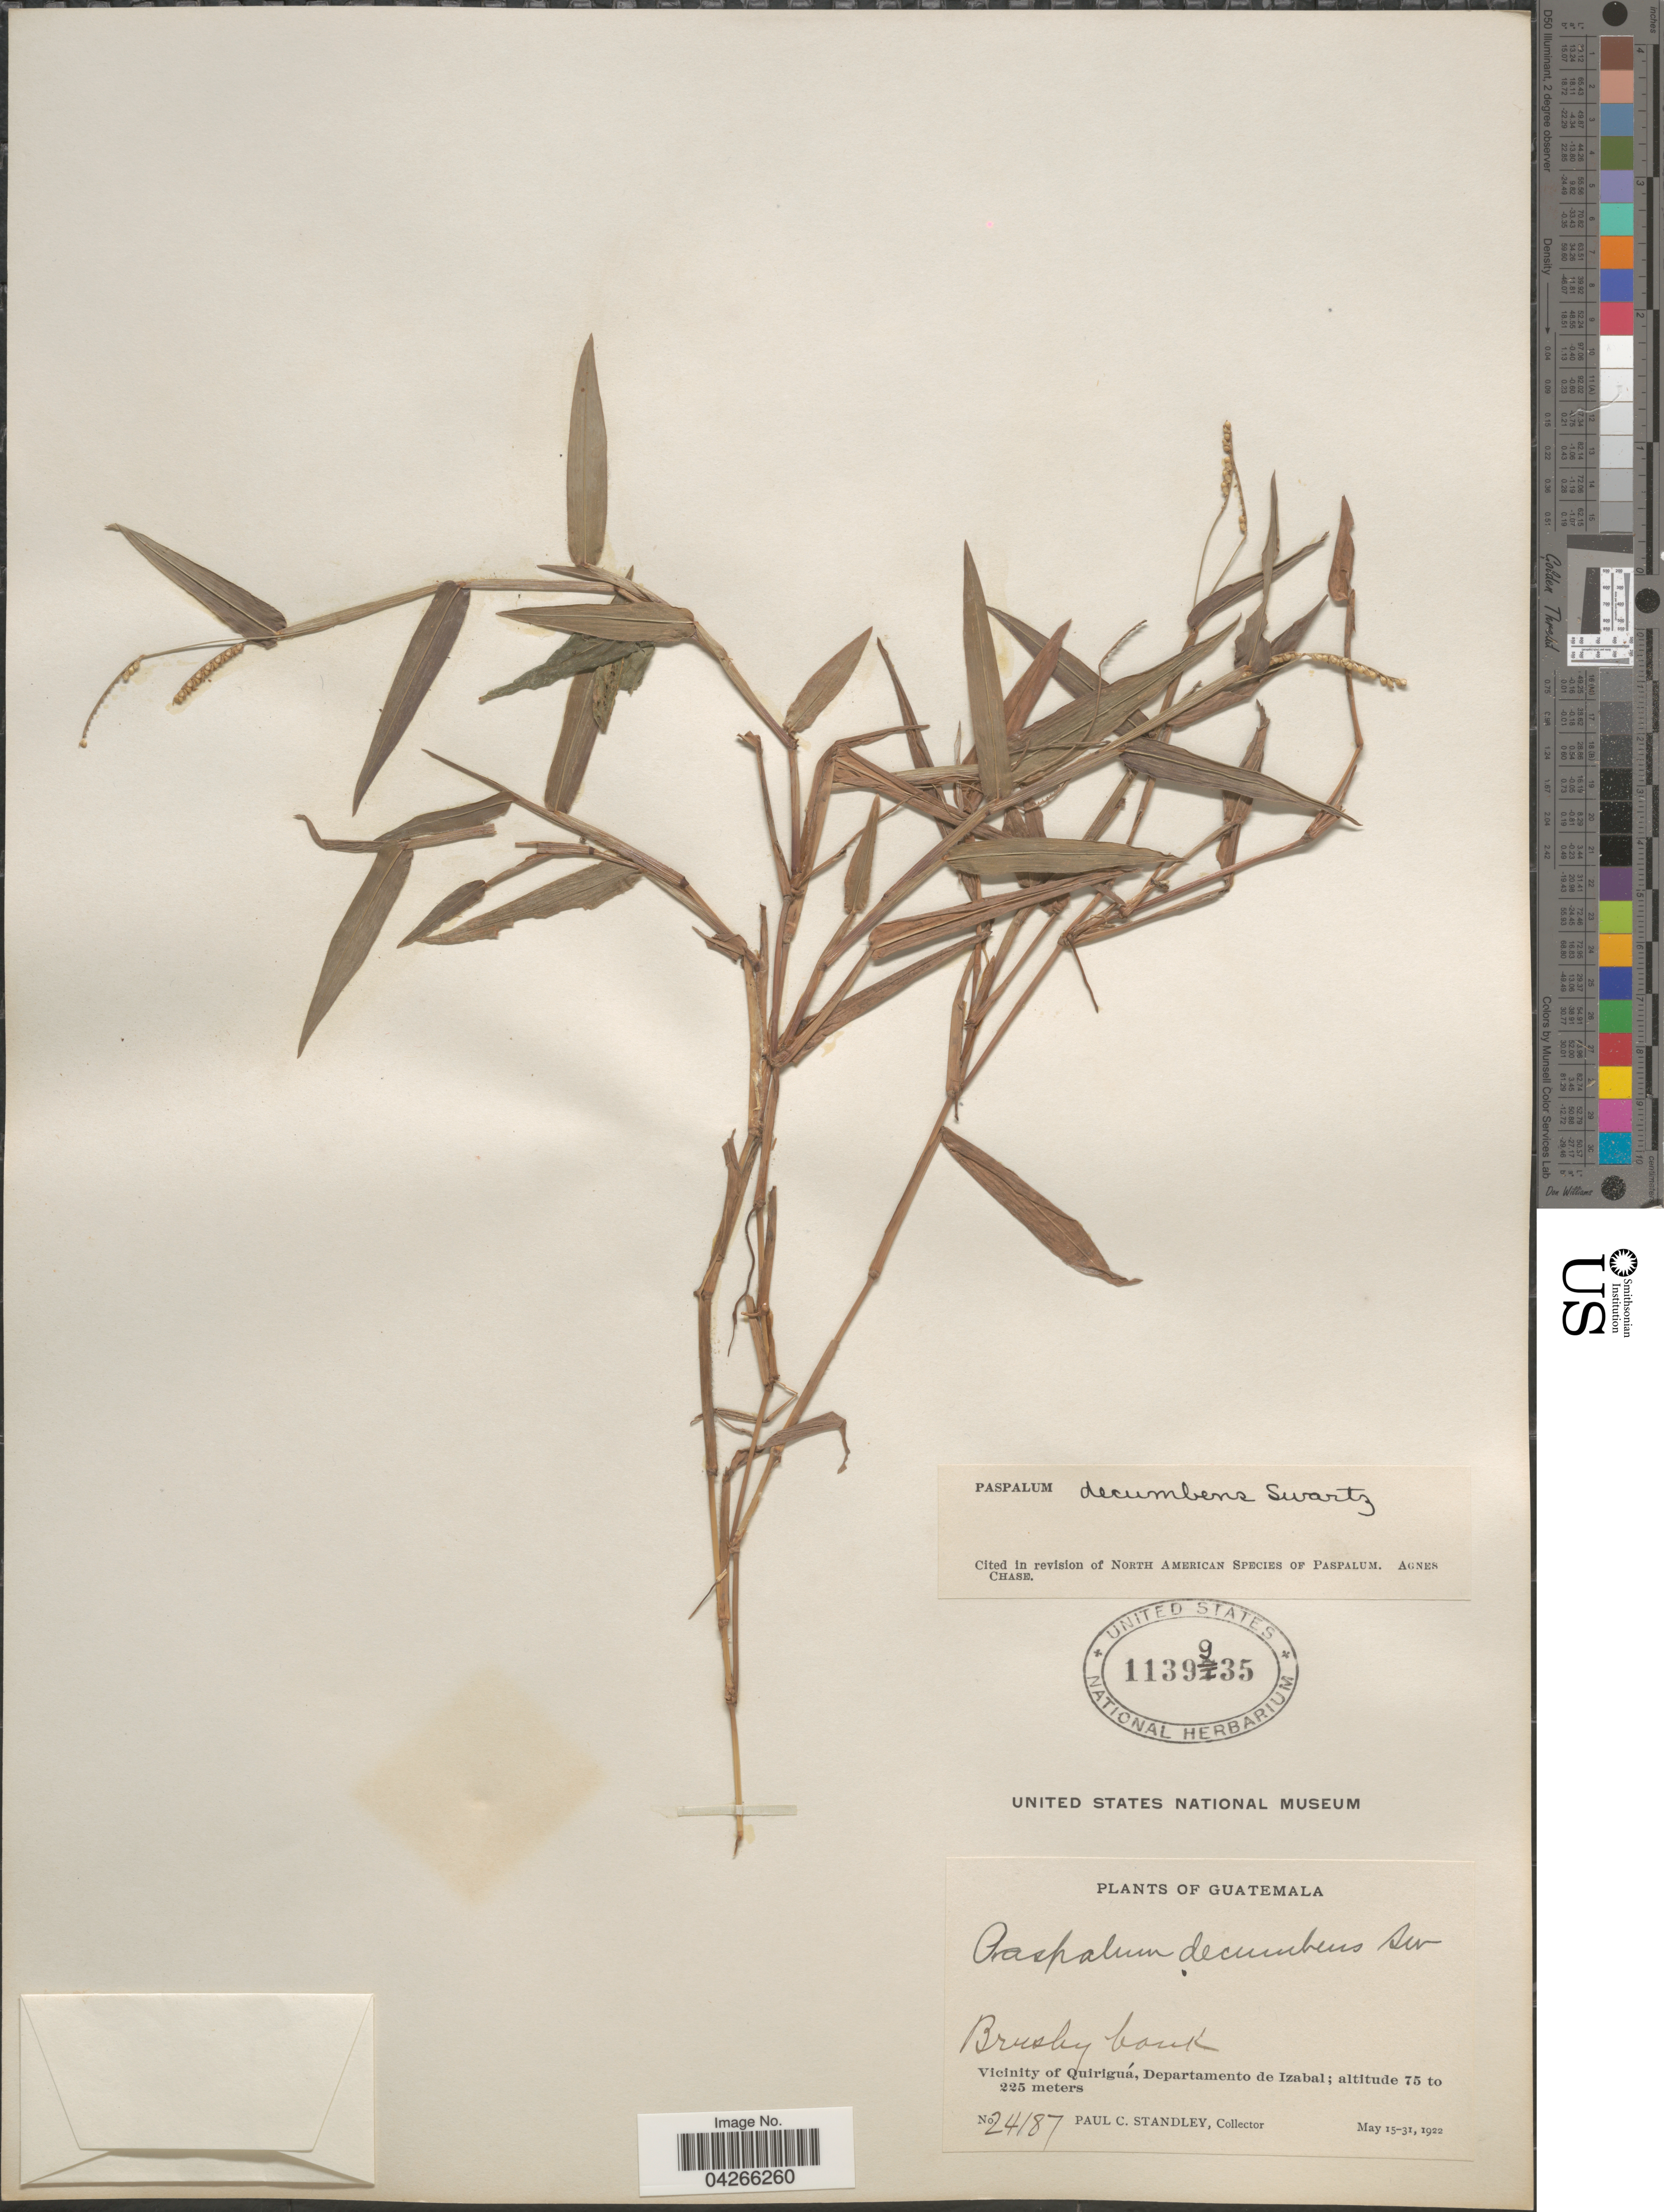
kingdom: Plantae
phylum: Tracheophyta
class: Liliopsida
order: Poales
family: Poaceae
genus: Paspalum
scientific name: Paspalum decumbens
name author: Sw.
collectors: P. C. Standley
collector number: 24187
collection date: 1922-05-15/1922-05-31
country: Guatemala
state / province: Izabal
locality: Brushy bank. Vicinity of Quiriguá, Departamento de Izabal.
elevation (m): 75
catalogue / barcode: US 1139935